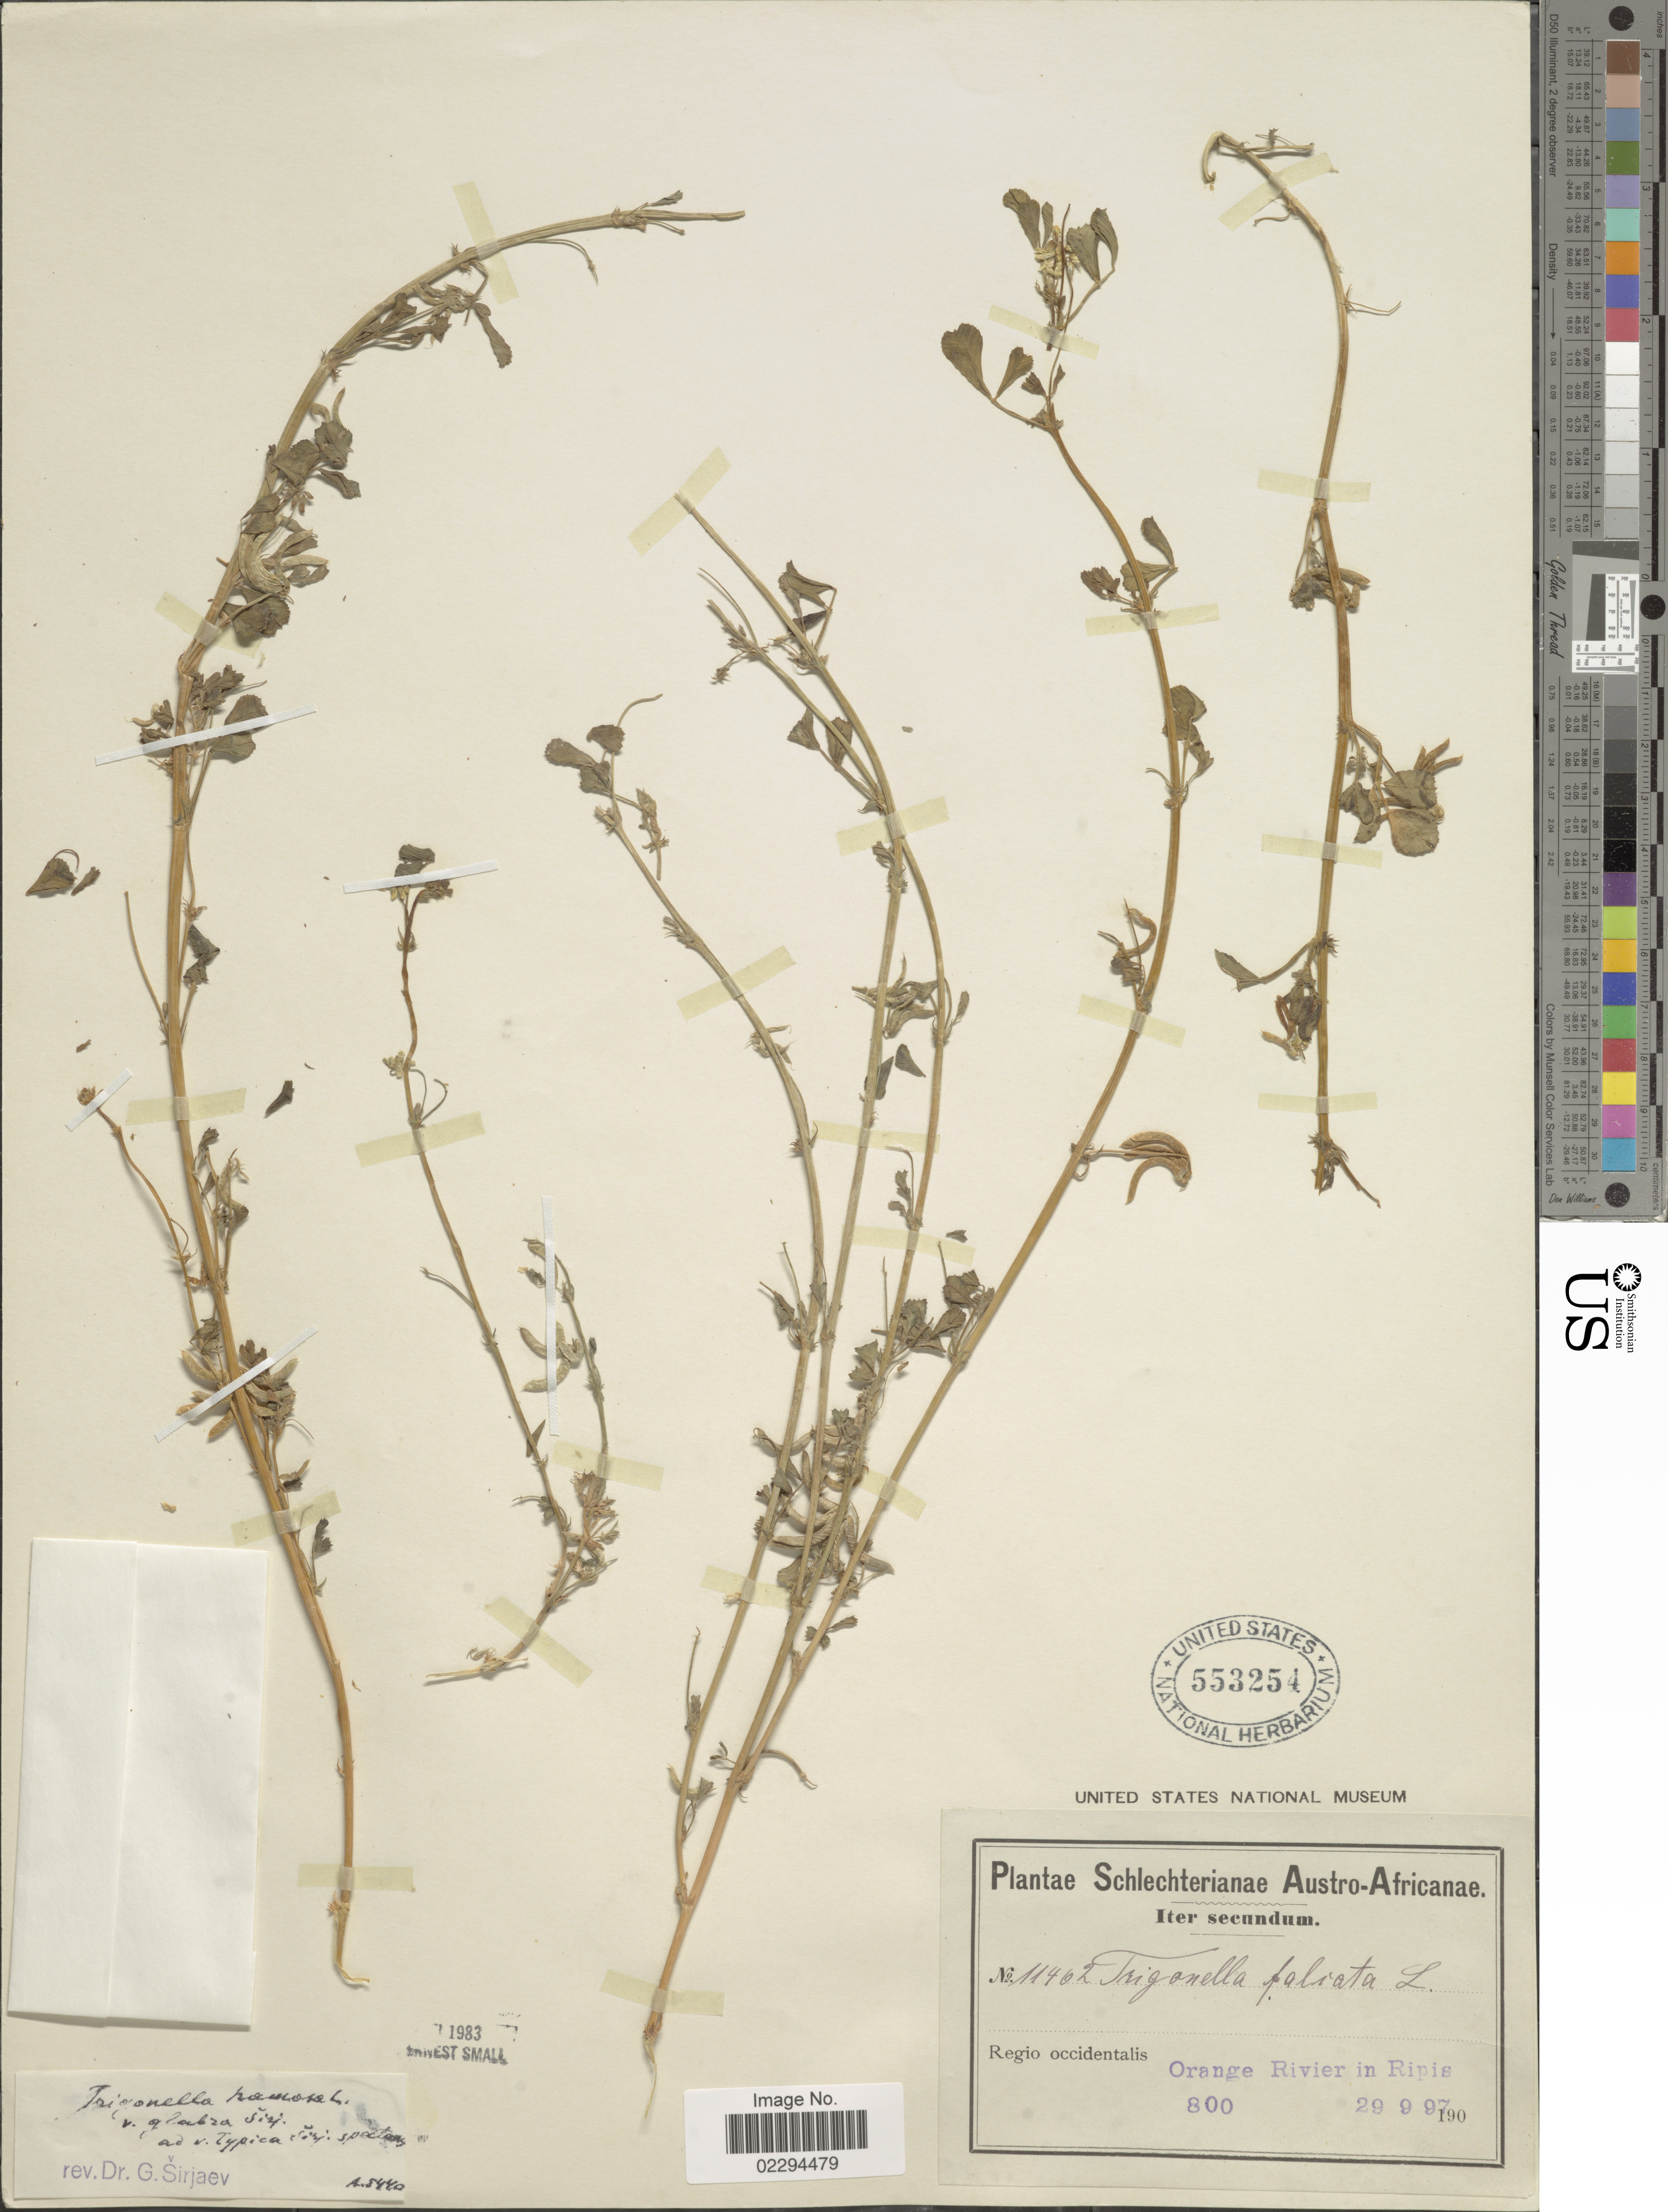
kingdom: Plantae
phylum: Tracheophyta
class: Magnoliopsida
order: Fabales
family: Fabaceae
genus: Trigonella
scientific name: Trigonella glabra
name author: Thunb.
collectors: Schlechter, --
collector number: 11402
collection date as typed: Transcribed d/m/y: 29/9/97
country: South Africa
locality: Austro-Africanae. Regio occidentalis. Orange River in Ripis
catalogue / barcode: US 553254